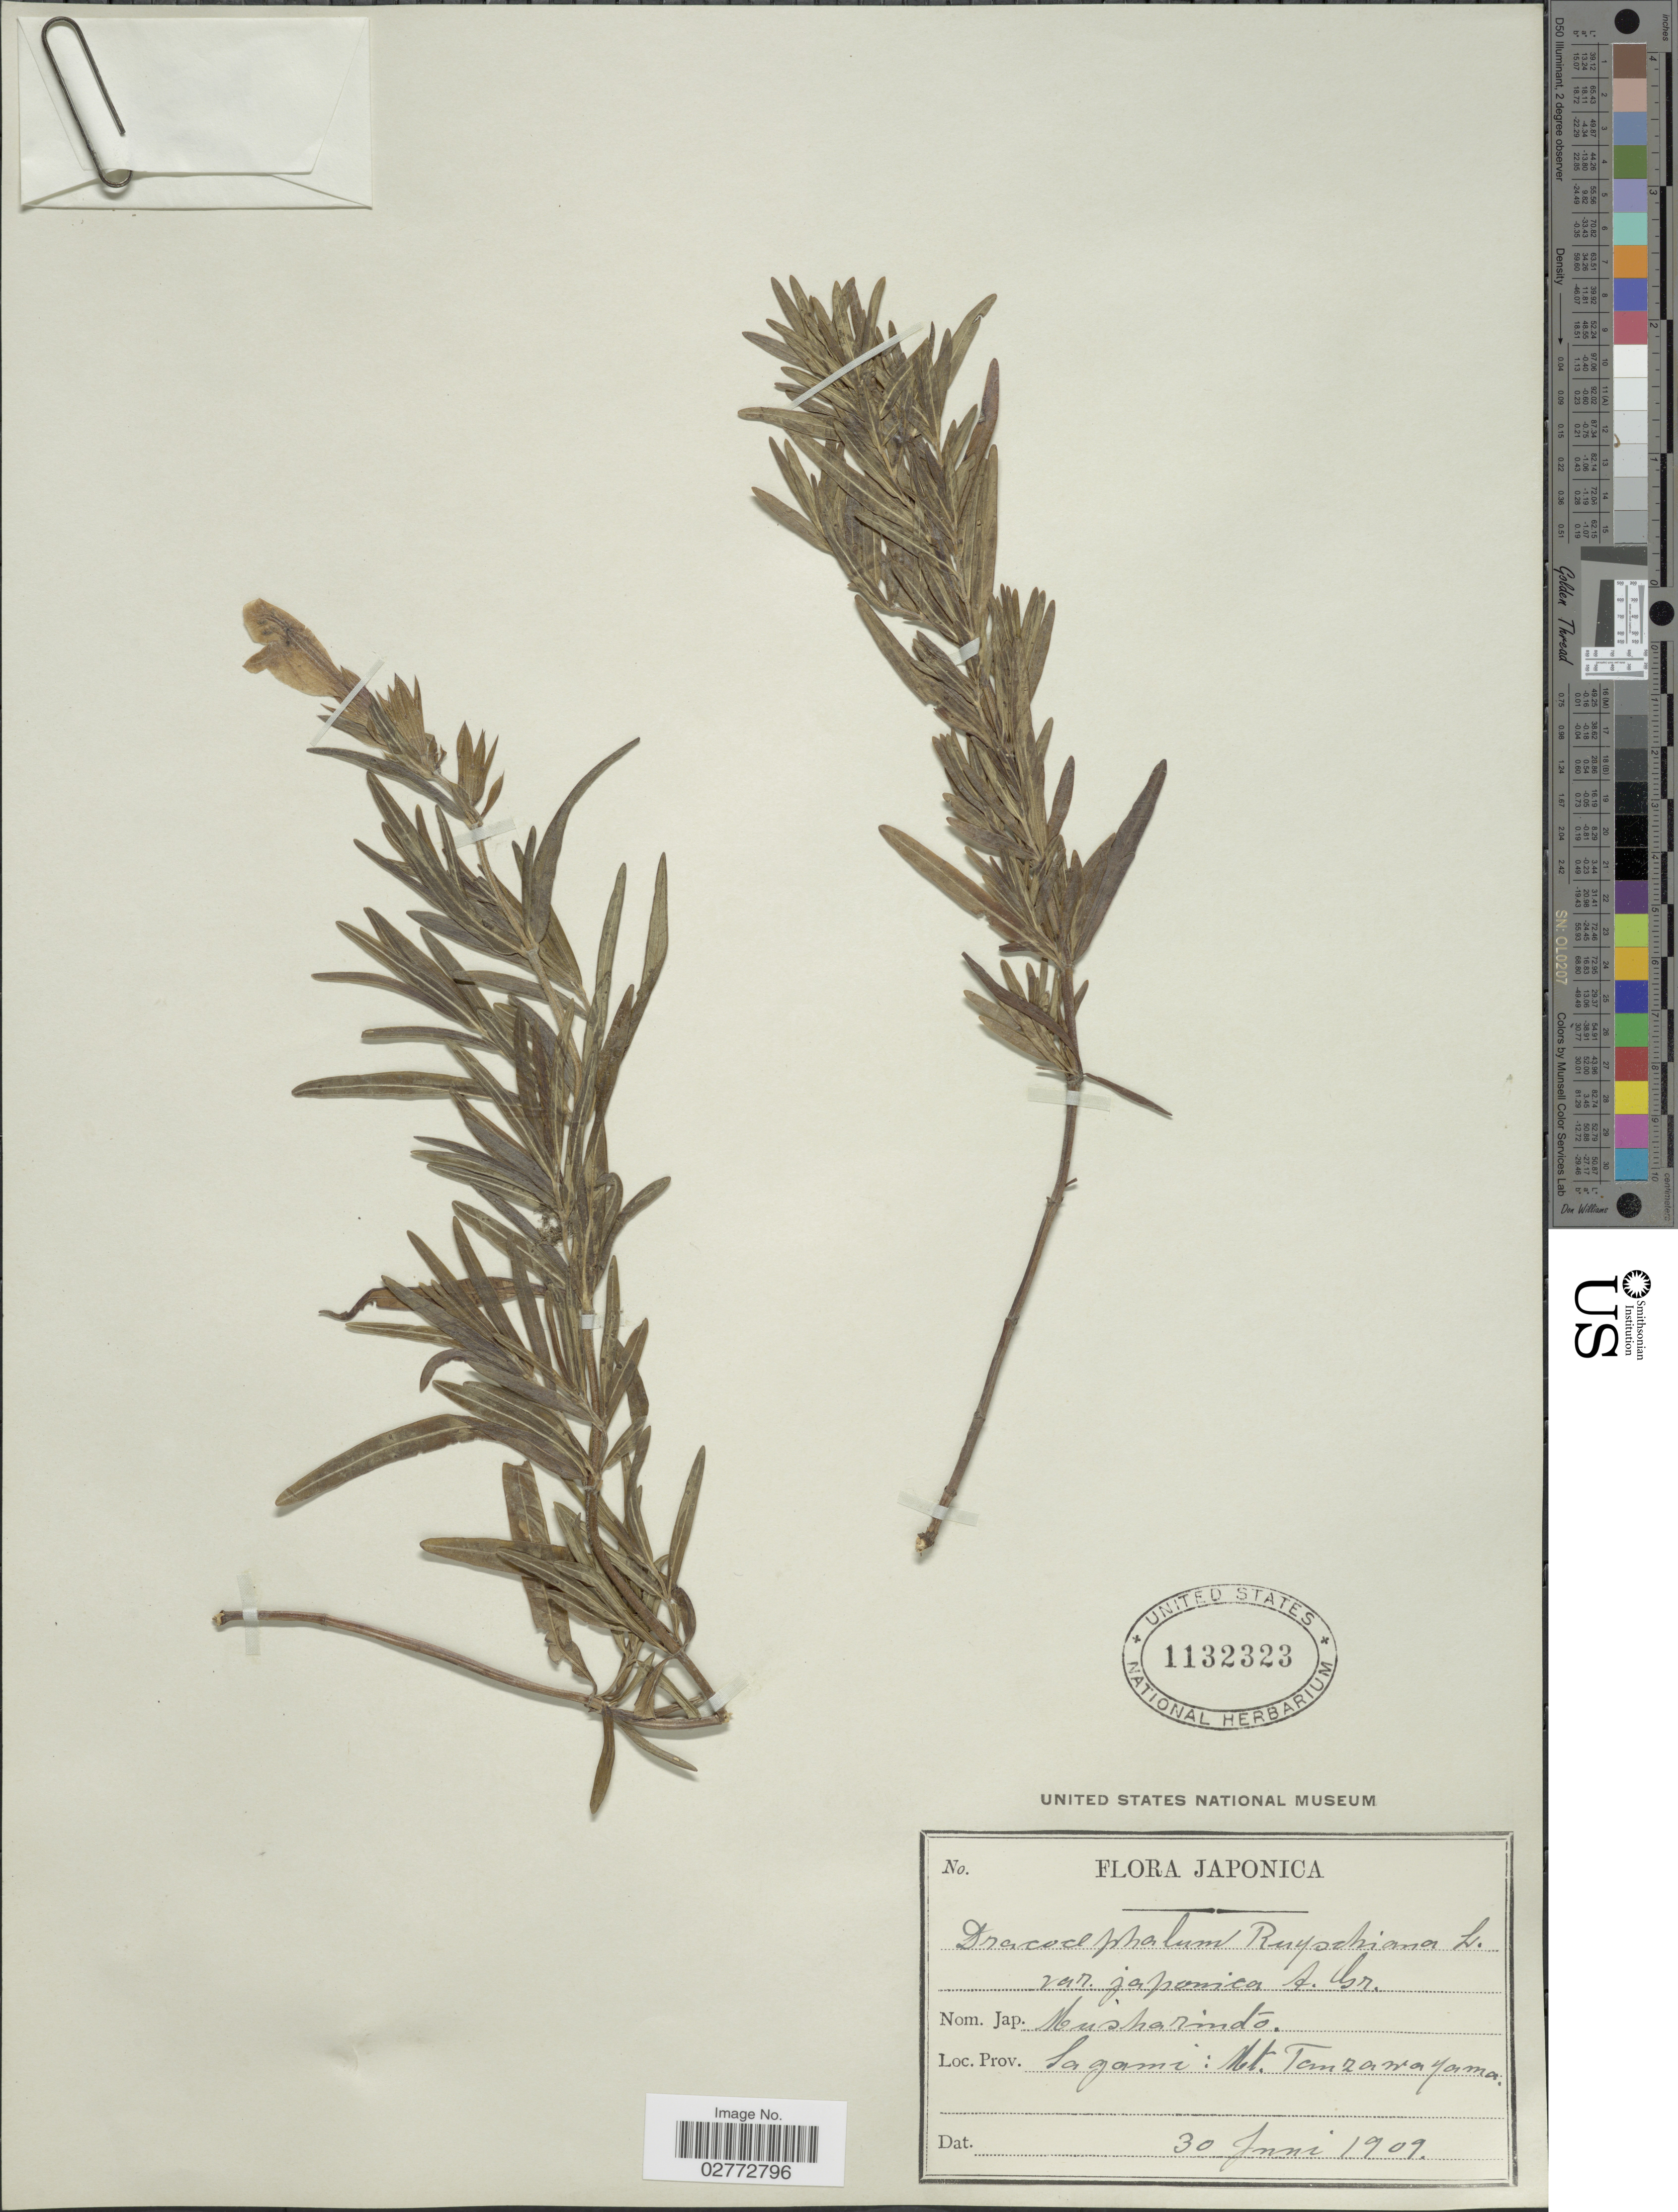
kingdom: Plantae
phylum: Tracheophyta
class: Magnoliopsida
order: Lamiales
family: Lamiaceae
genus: Dracocephalum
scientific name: Dracocephalum ruyschiana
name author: L.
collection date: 1909-06-30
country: Japan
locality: Japonica. Sagami: Mt. Tanzawayama.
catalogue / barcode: US 1132323